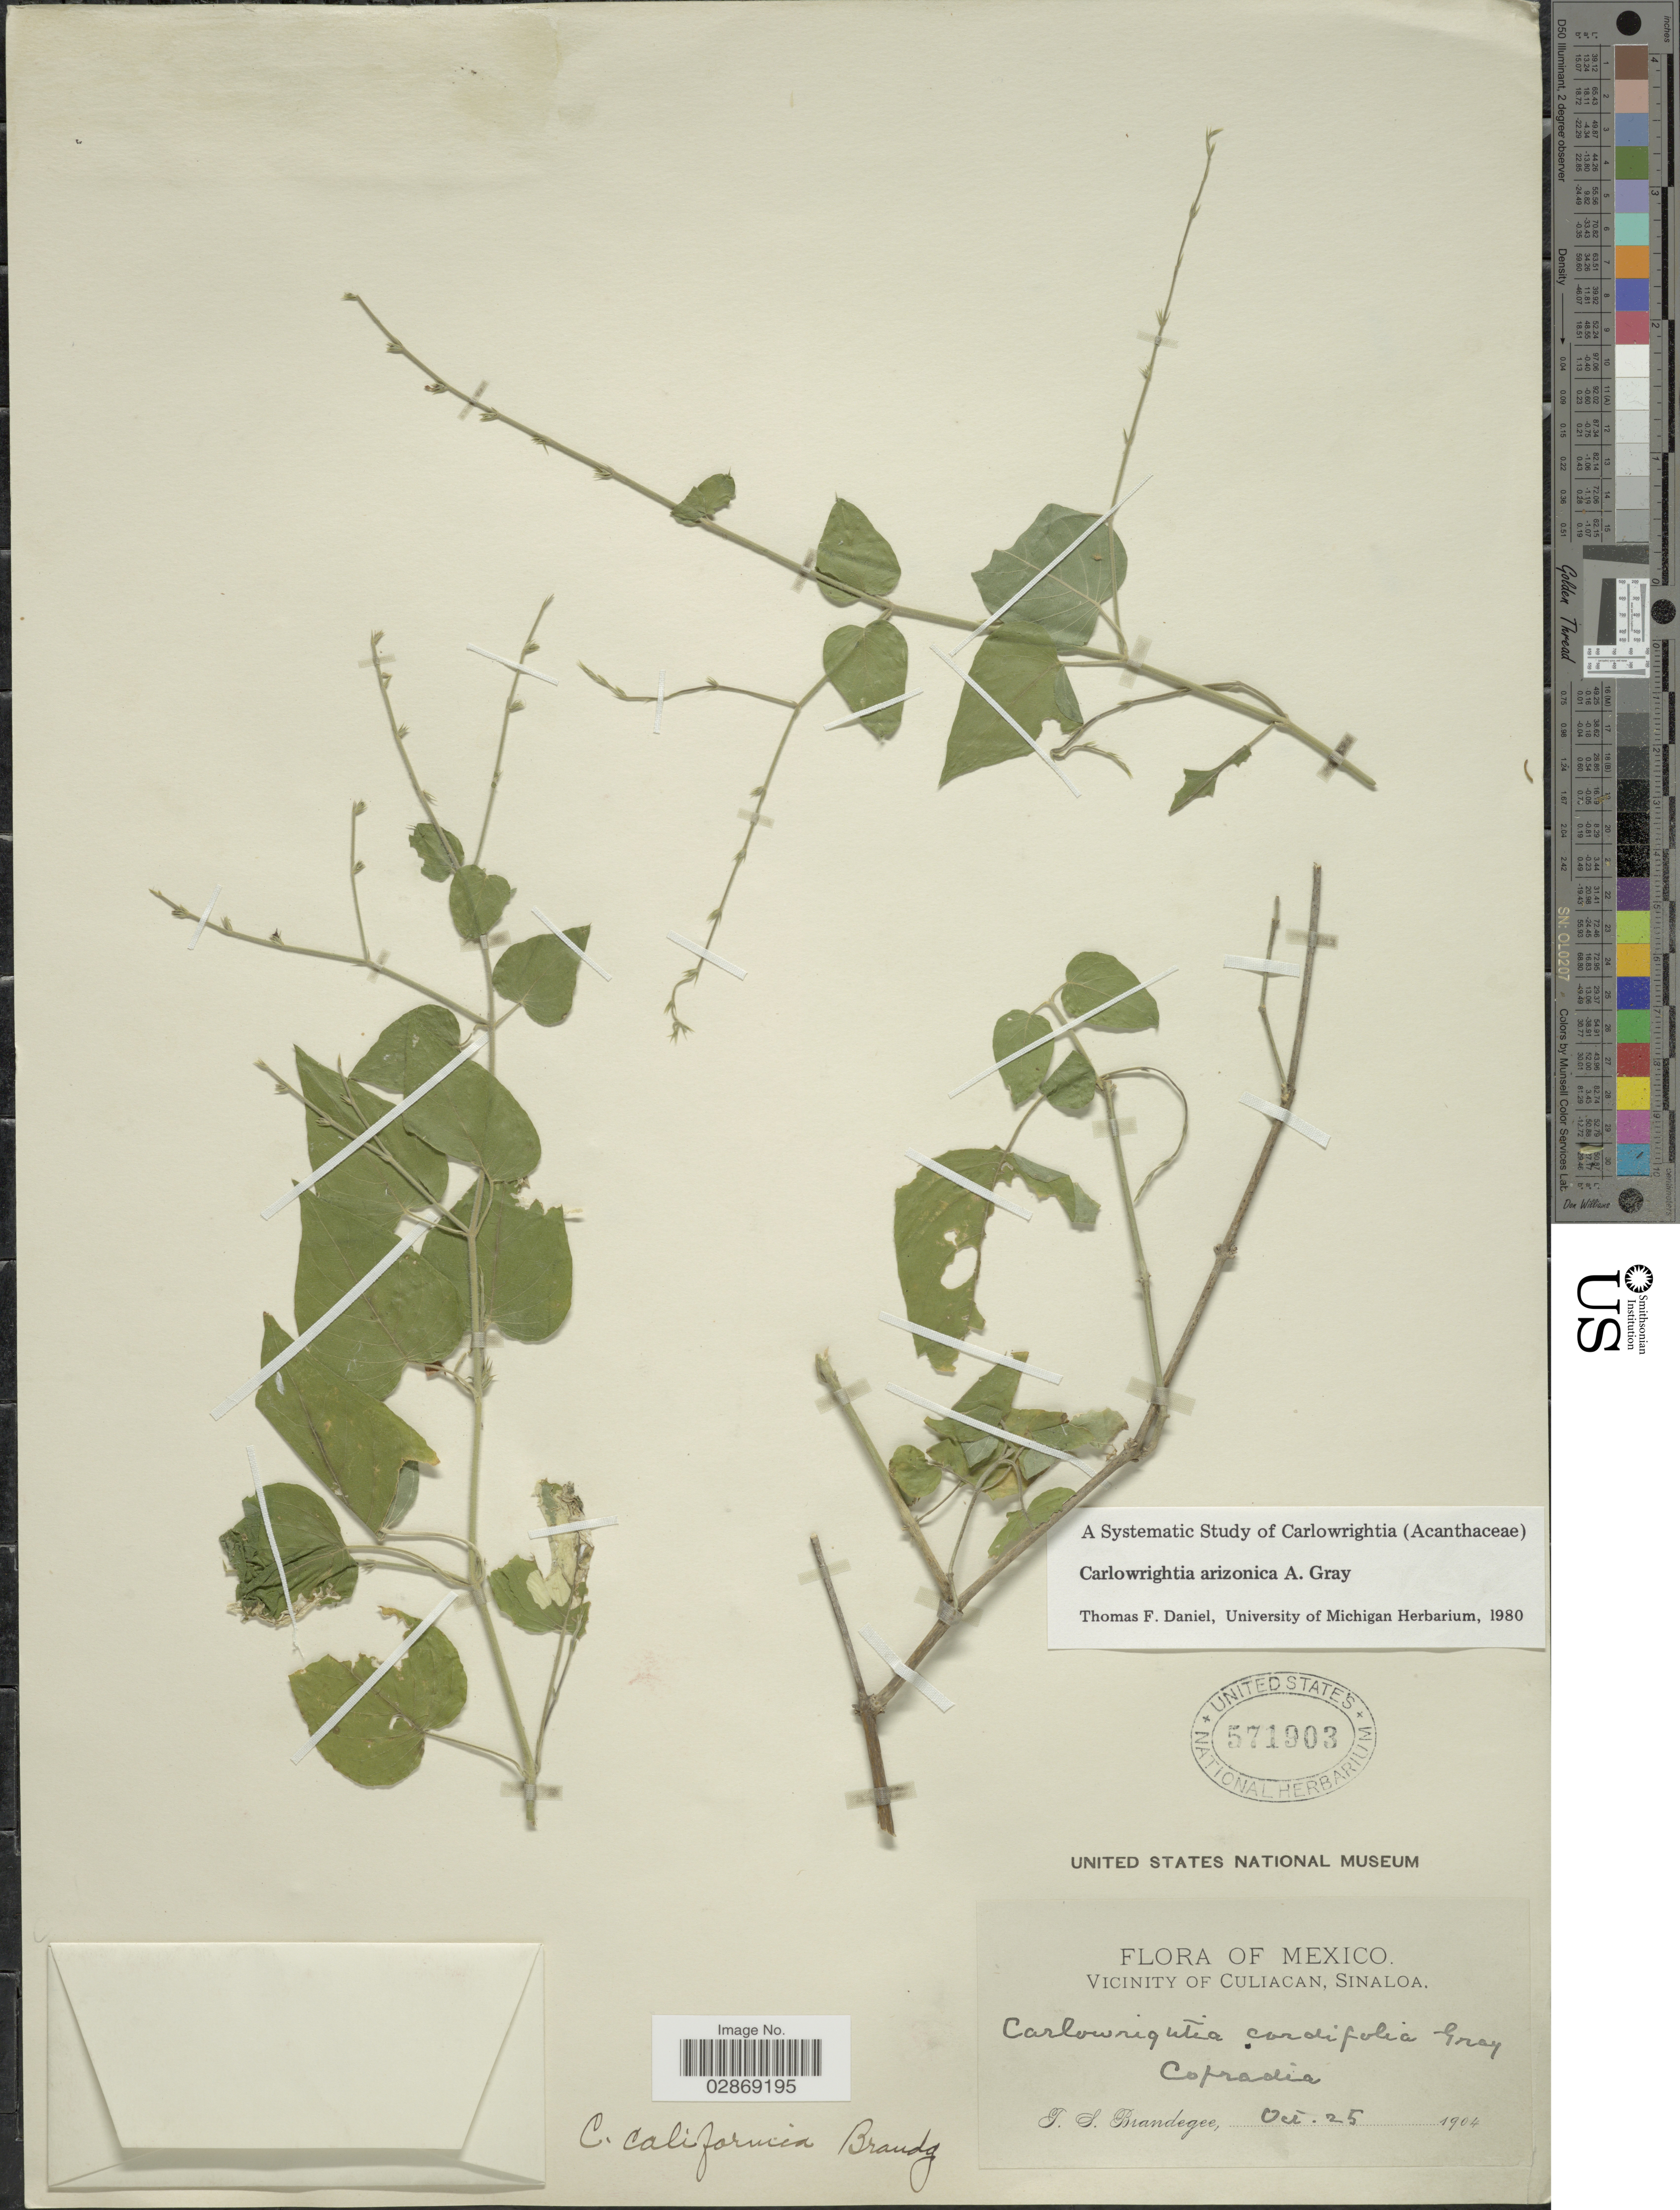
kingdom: Plantae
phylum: Tracheophyta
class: Magnoliopsida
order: Lamiales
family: Acanthaceae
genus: Carlowrightia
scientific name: Carlowrightia arizonica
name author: A. Gray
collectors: T. S. Brandegee (herbarium)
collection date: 1904-10-25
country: Mexico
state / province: Sinaloa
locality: Vicinity of Culiacan, Sinaloa, Copradia.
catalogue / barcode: US 571903